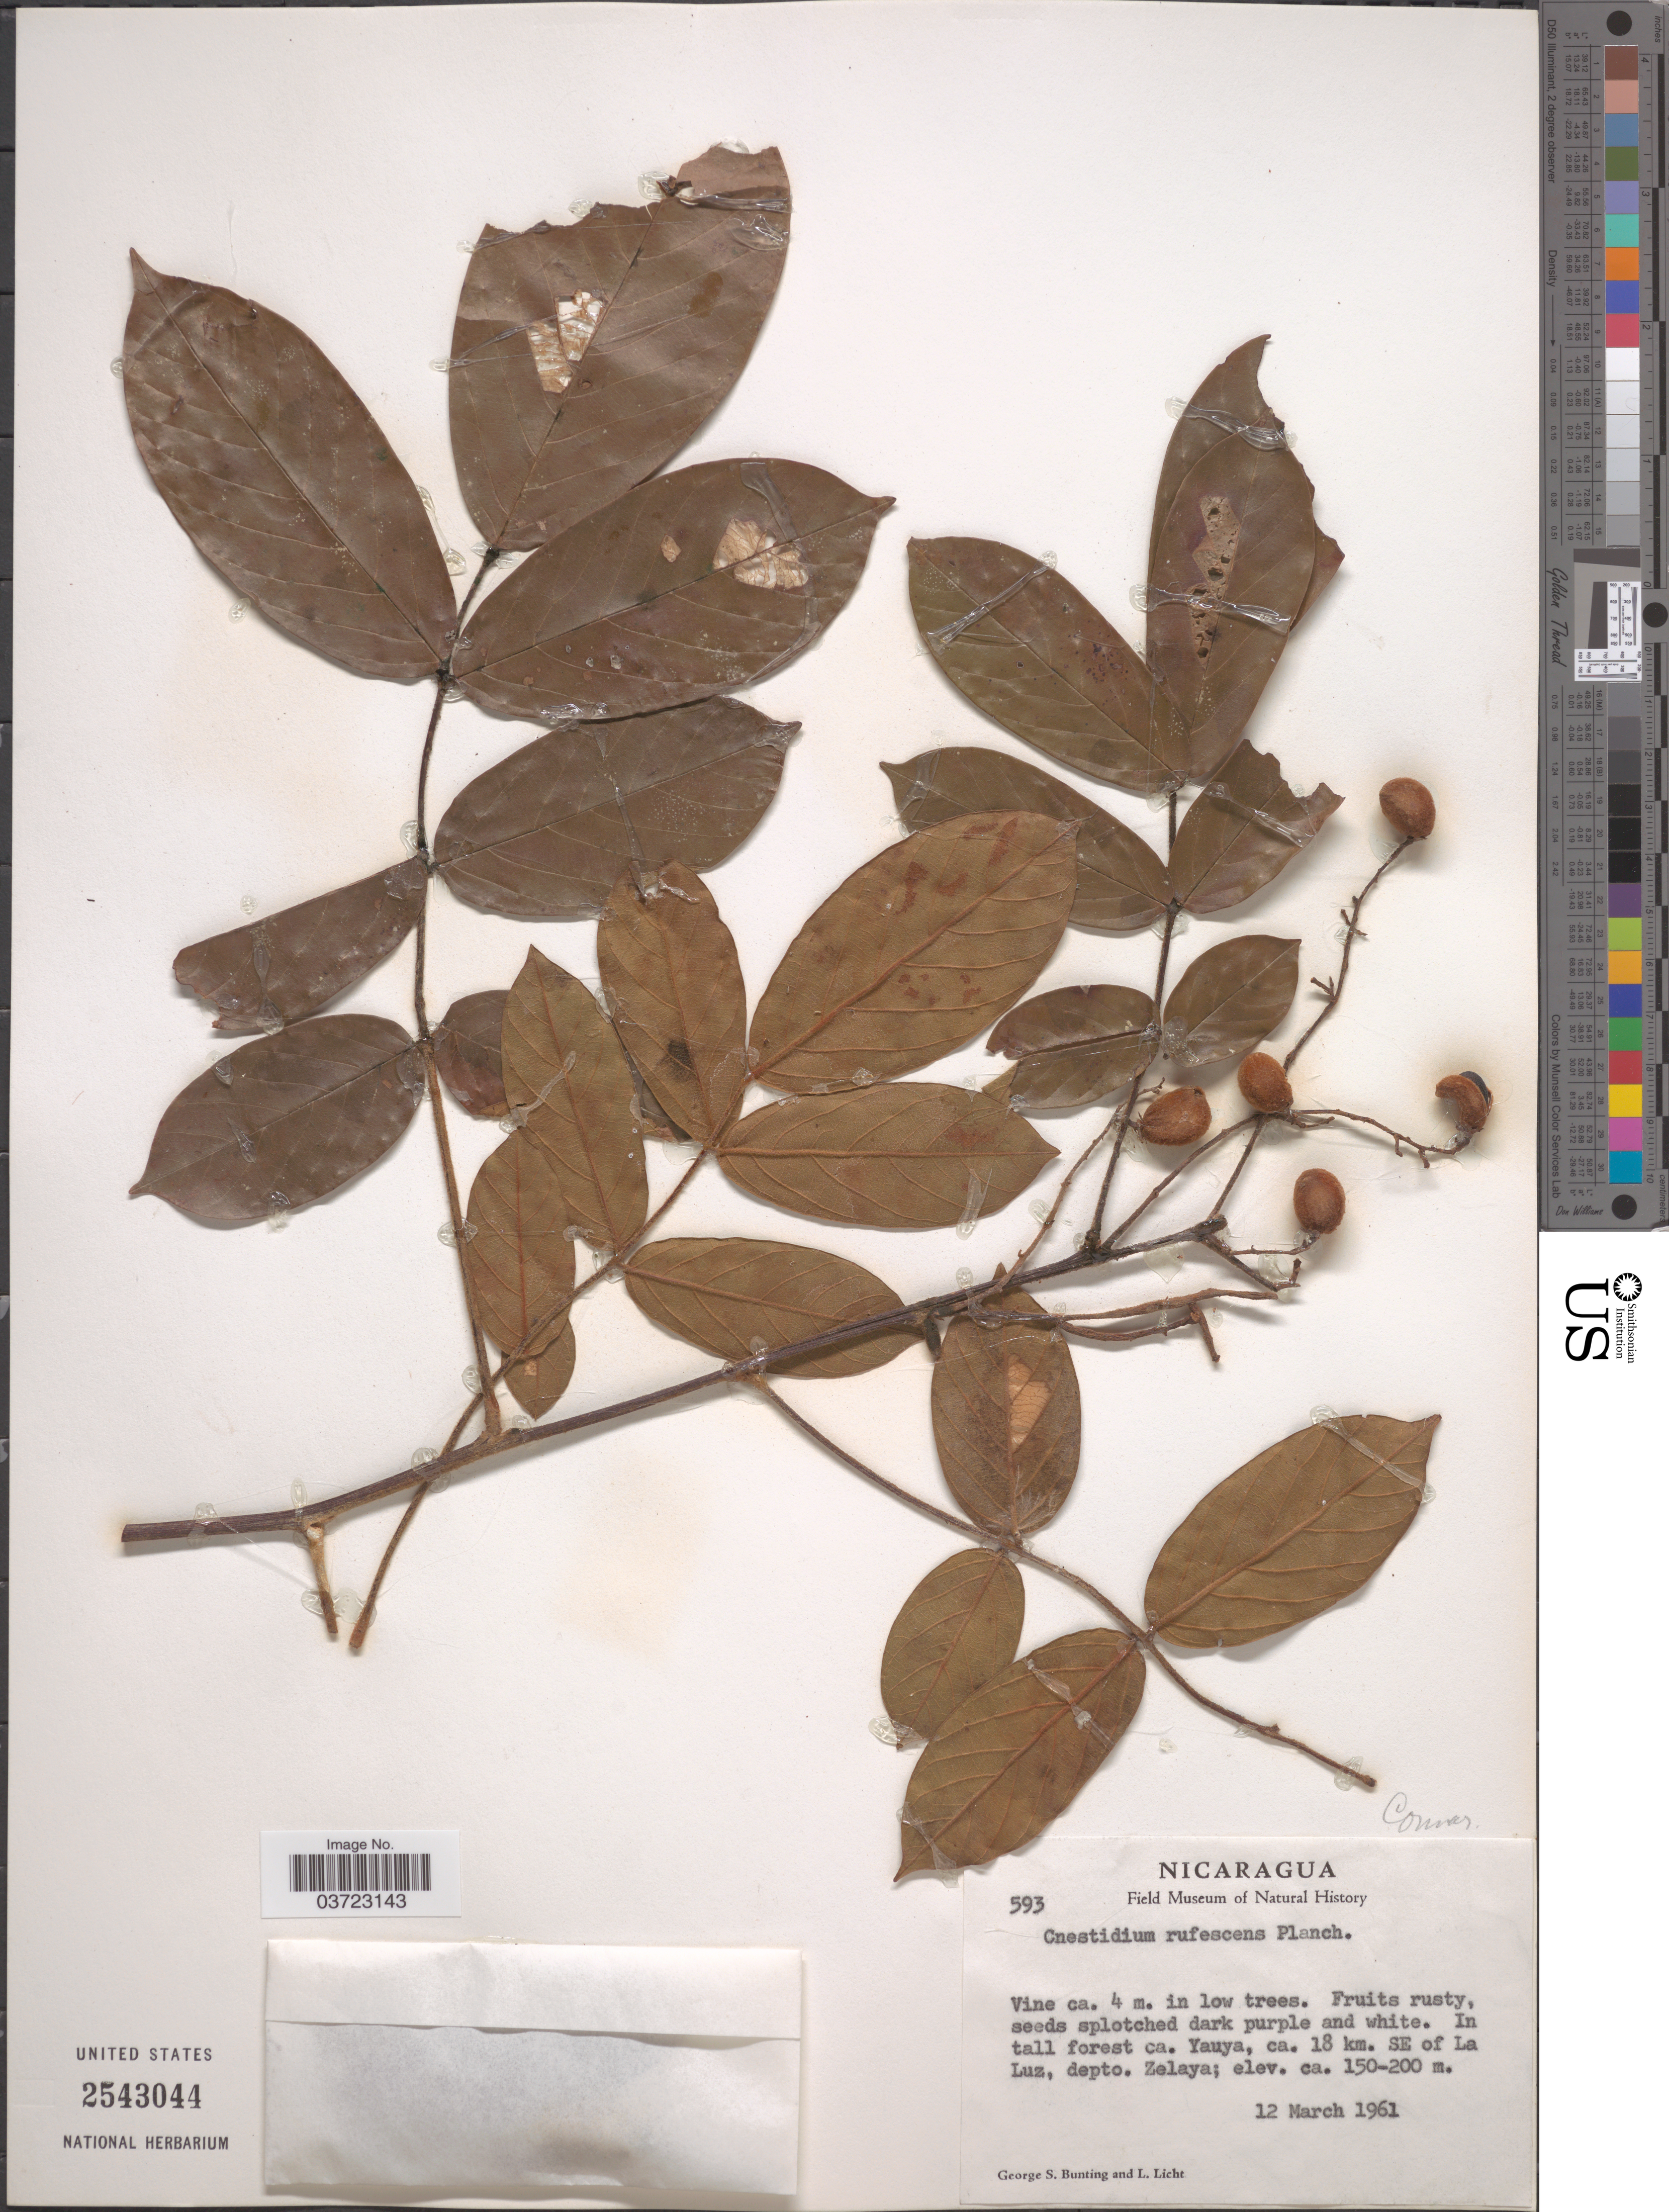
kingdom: Plantae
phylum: Tracheophyta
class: Magnoliopsida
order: Oxalidales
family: Connaraceae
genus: Cnestidium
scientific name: Cnestidium rufescens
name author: Planch.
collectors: G. S. Bunting & L. Licht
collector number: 593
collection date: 1961-03-12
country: Nicaragua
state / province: Atlántico Norte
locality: In tall forest ca. Yauya, ca. 18 km. SE of La Luz, depto. Zelaya.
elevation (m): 150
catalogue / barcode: US 2543044